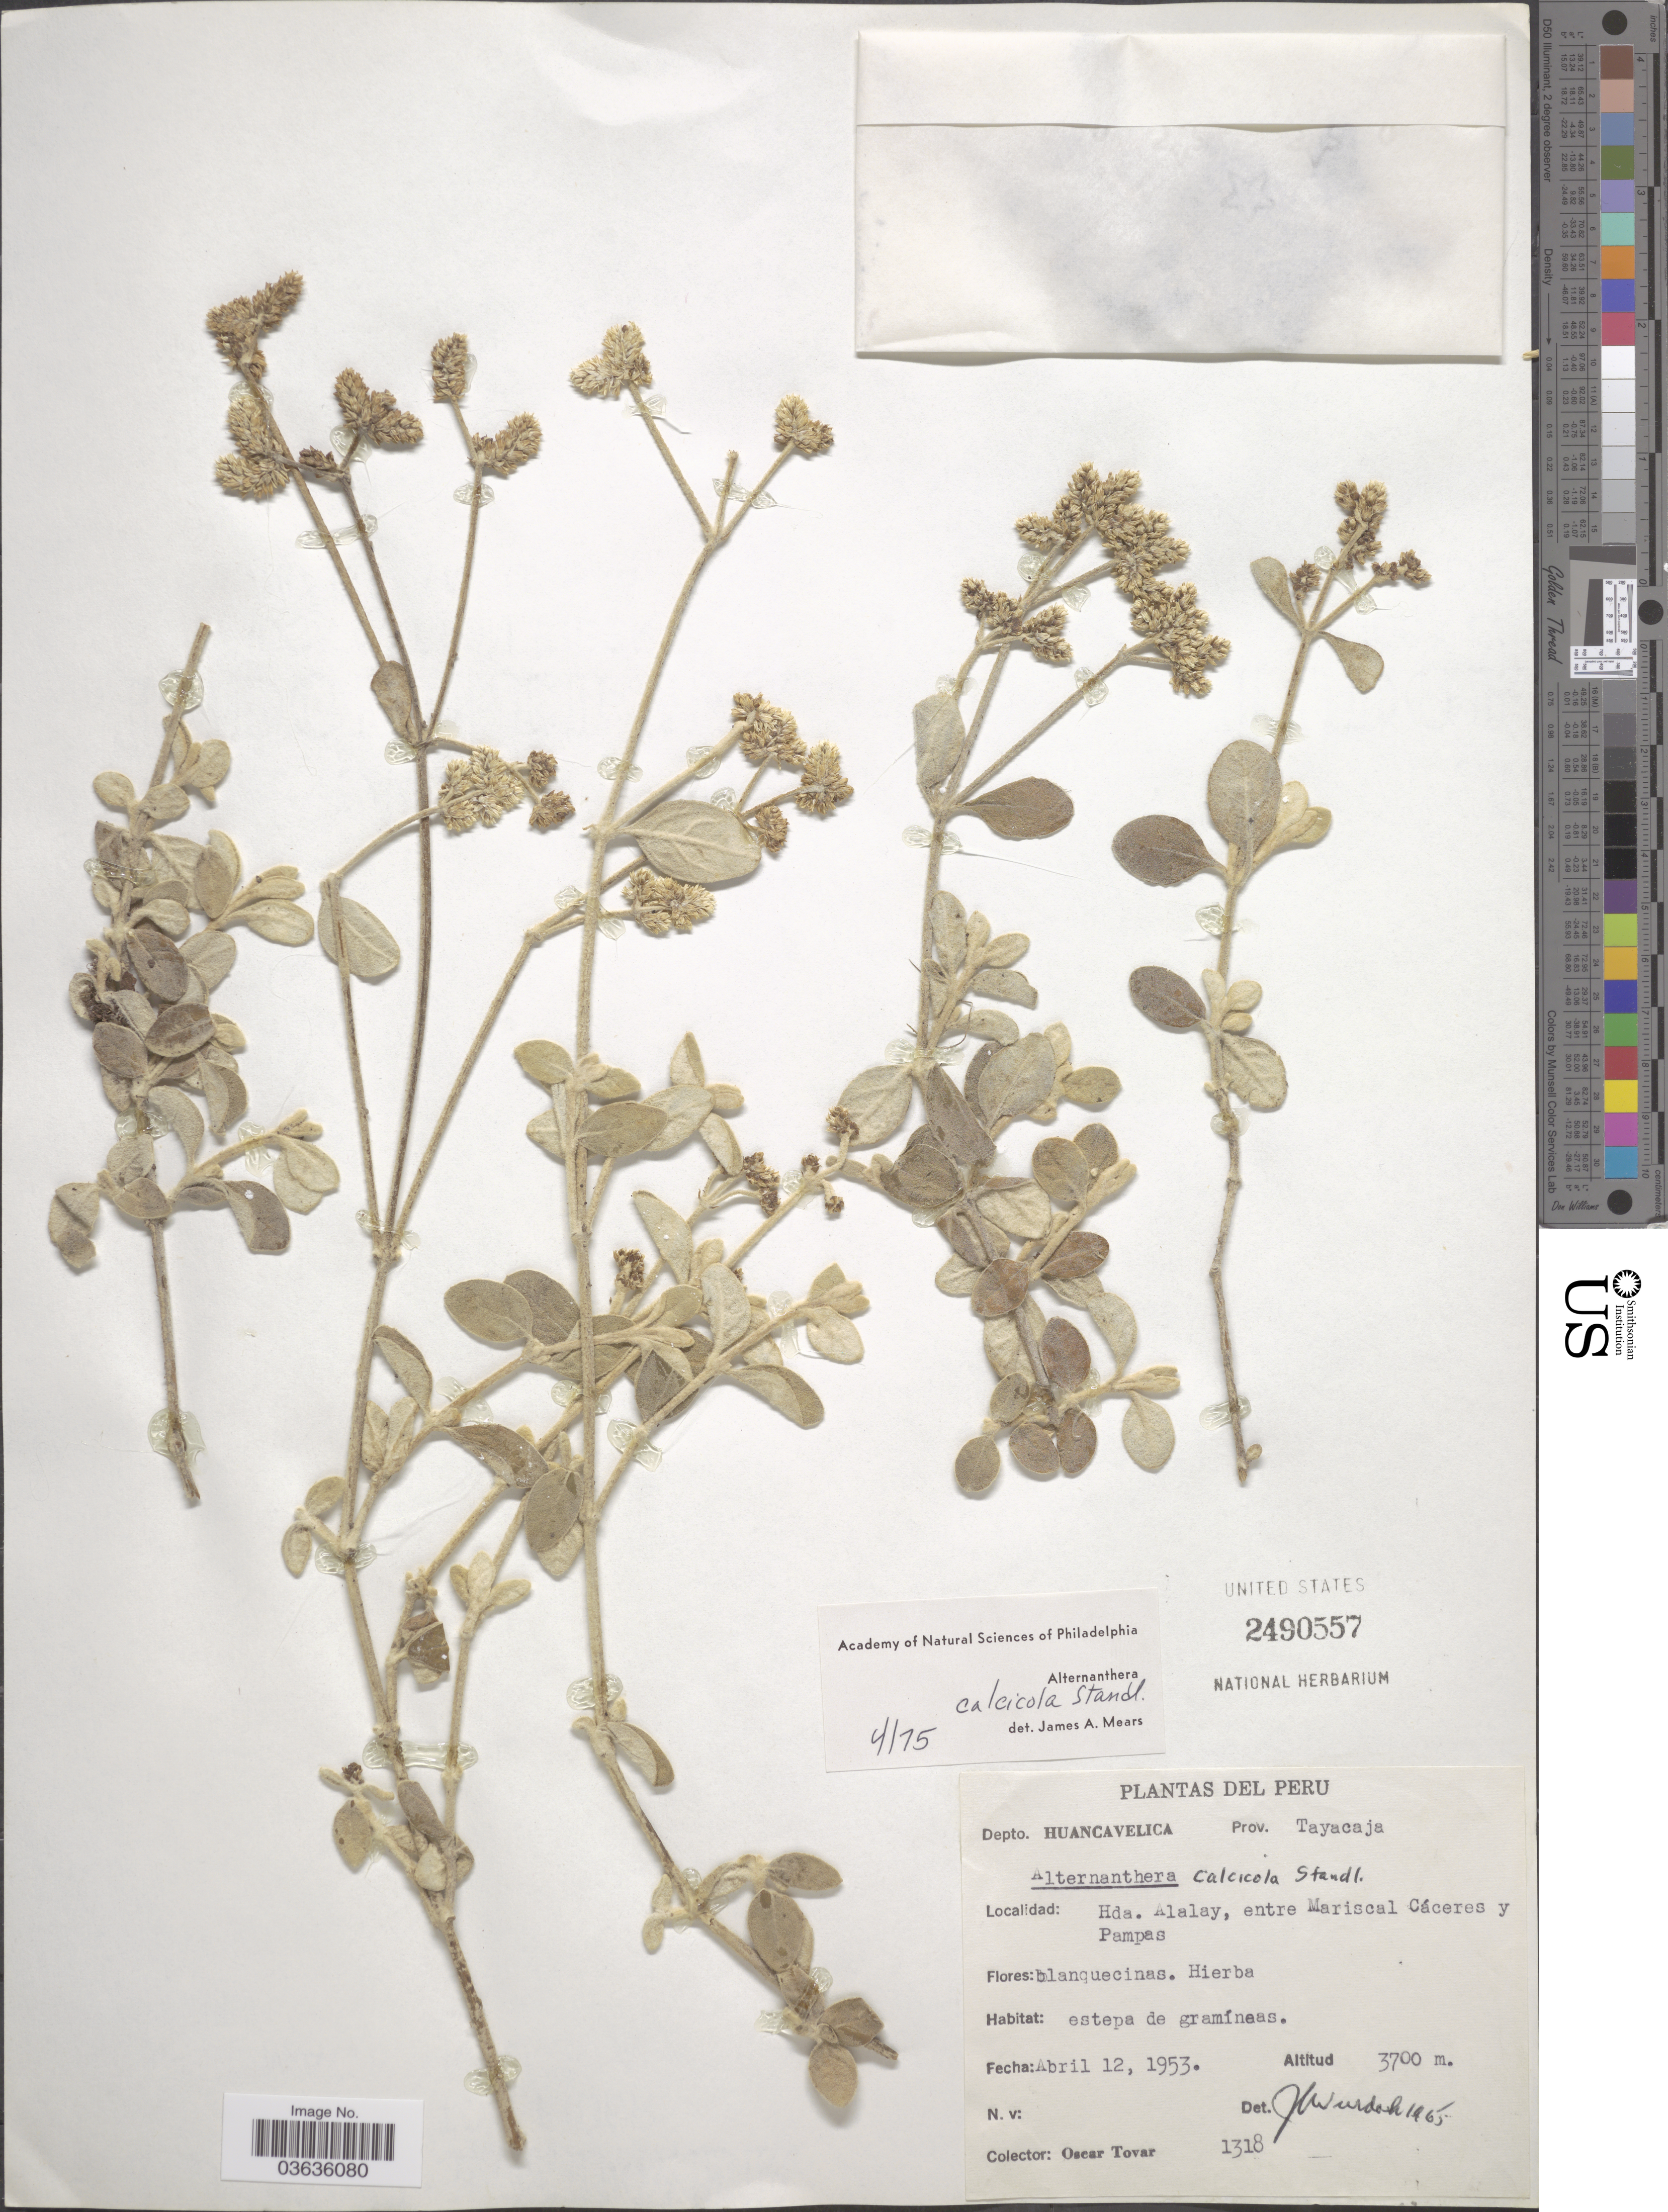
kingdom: Plantae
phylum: Tracheophyta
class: Magnoliopsida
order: Caryophyllales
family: Amaranthaceae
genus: Alternanthera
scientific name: Alternanthera calcicola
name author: Standl.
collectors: Ó. Tovar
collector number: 1318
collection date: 1953-04-12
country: Peru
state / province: Huancavelica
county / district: Tayacaja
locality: Depto. Huancavelica, Prov. Tayacaja. Hda. Alalay, entre Mariscal Cáceres y Pampas.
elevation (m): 3700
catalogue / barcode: US 2490557